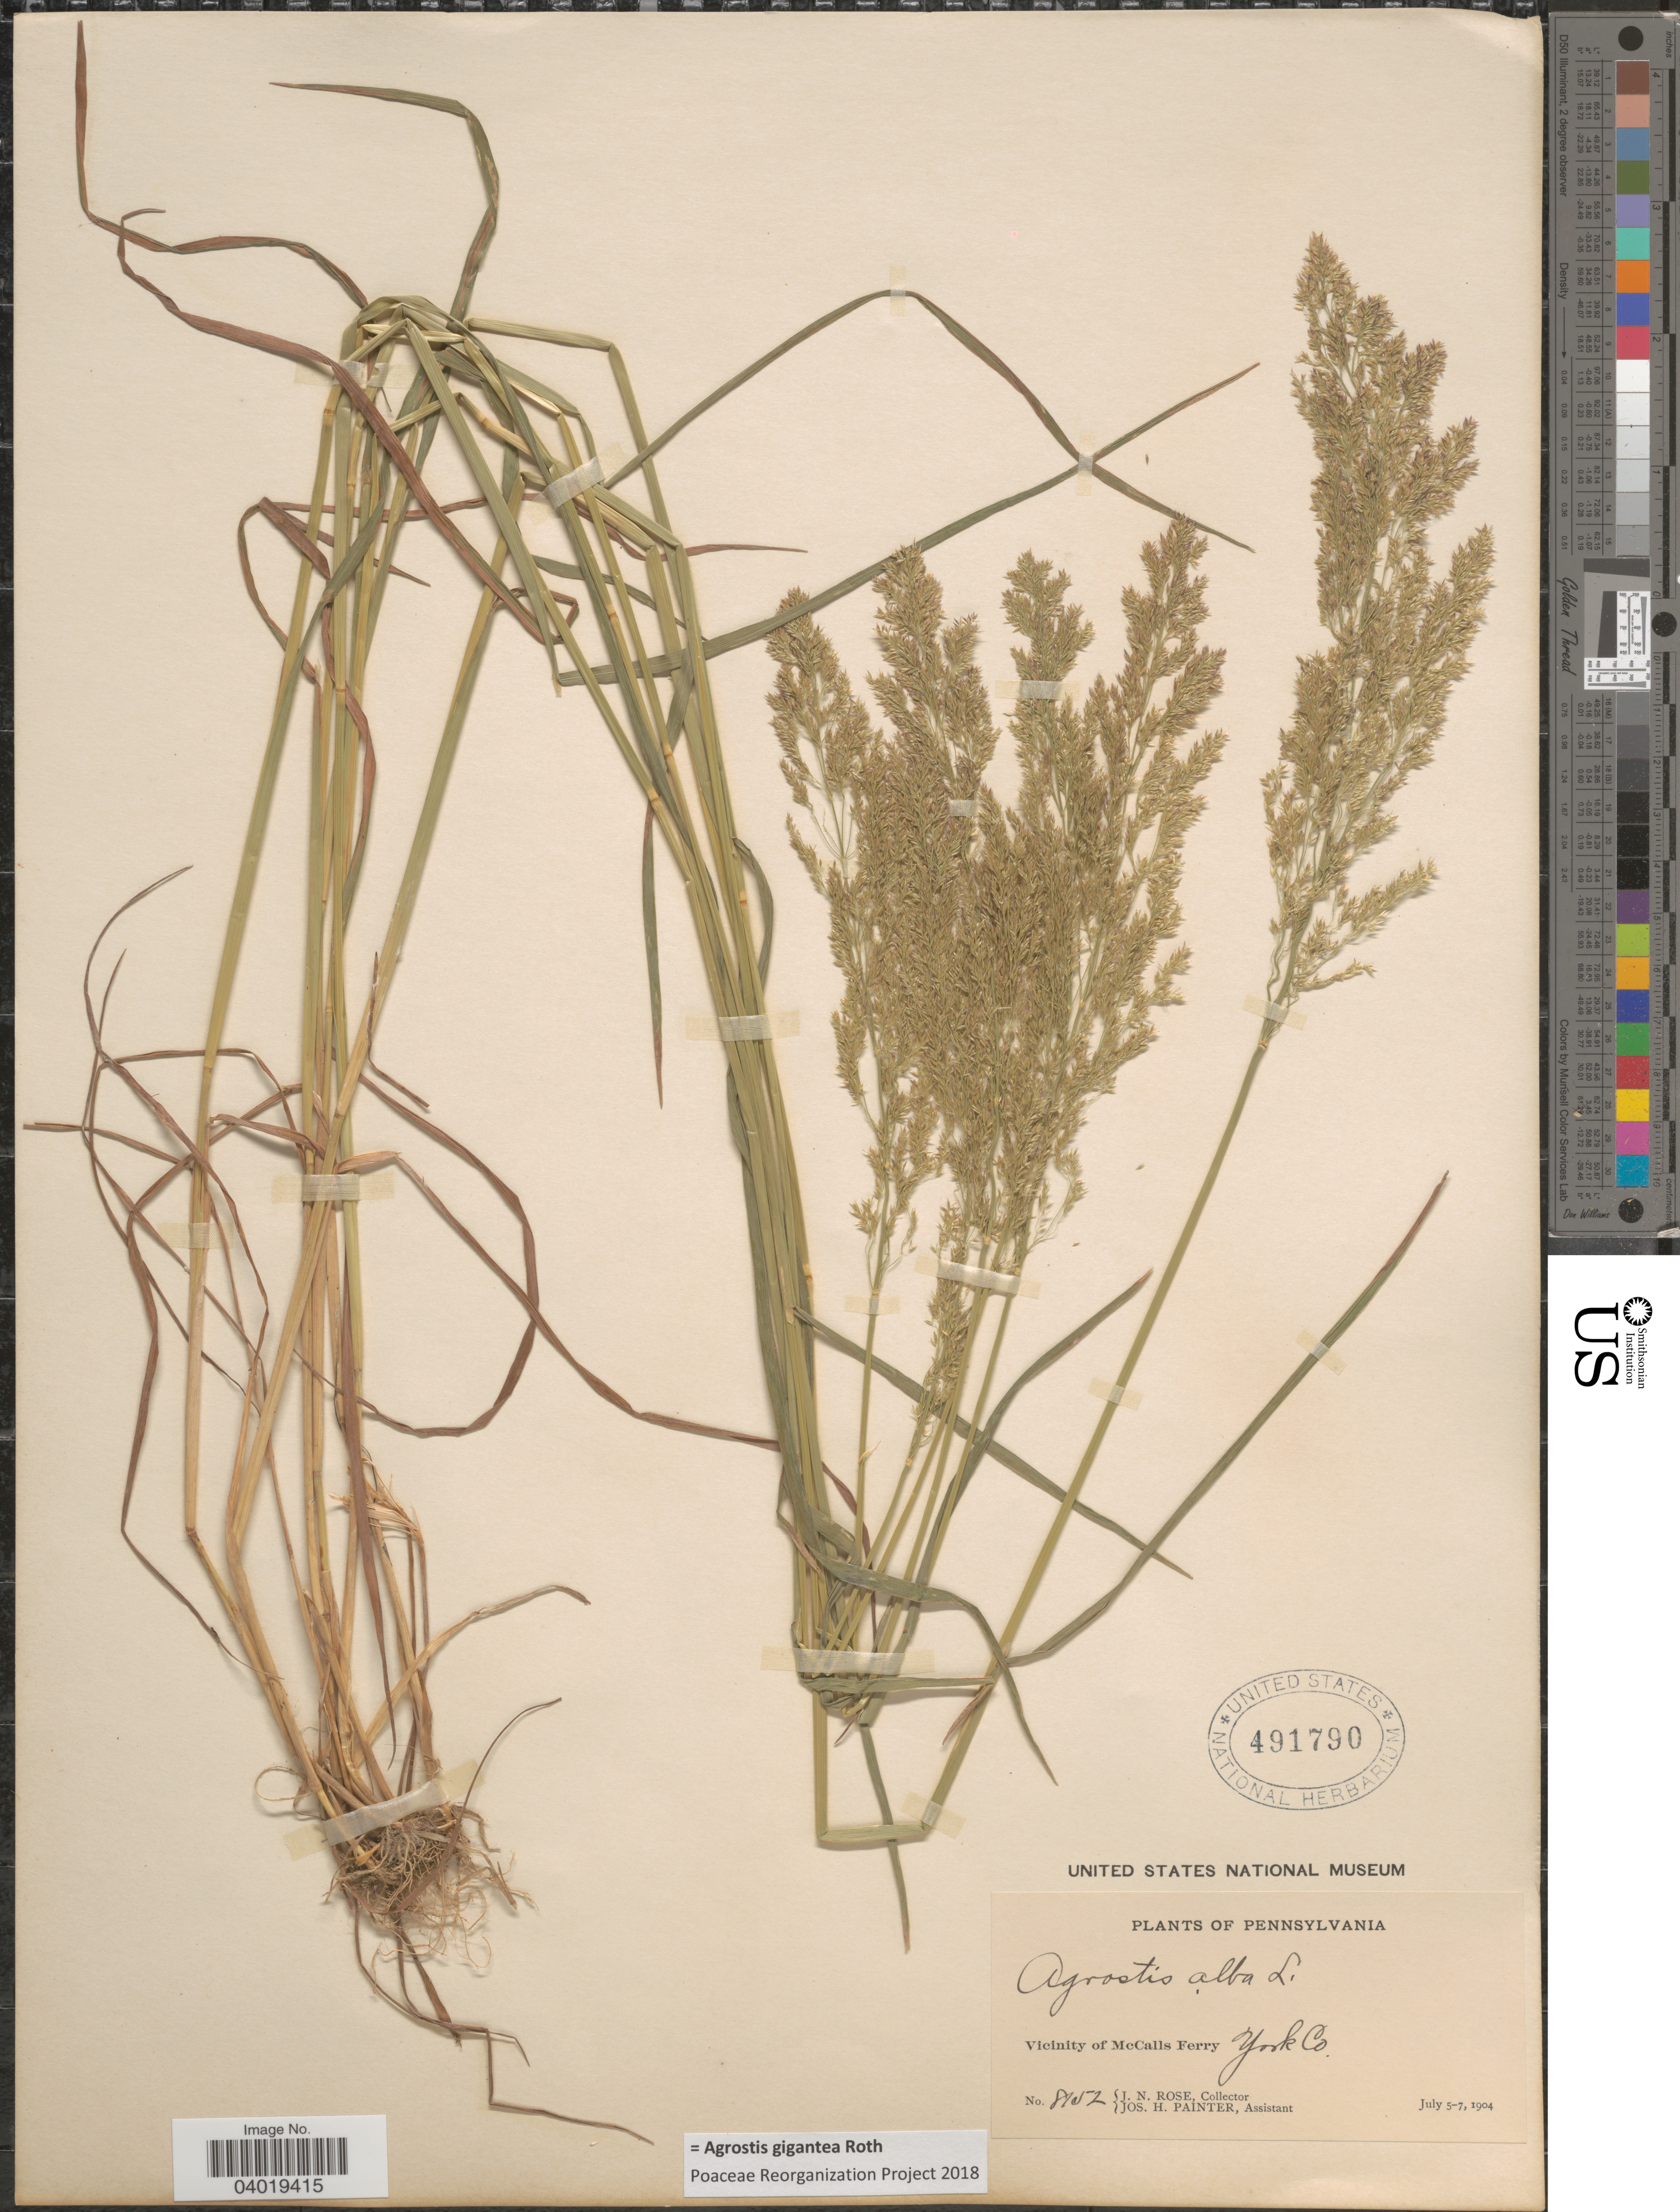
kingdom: Plantae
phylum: Tracheophyta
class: Liliopsida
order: Poales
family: Poaceae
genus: Agrostis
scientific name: Agrostis gigantea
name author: Roth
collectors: J. N. Rose & J. H. Painter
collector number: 8152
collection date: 1904-07-05/1904-07-07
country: United States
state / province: Pennsylvania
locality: Vicinity of McCalls Ferry. York Co.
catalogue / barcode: US 491790